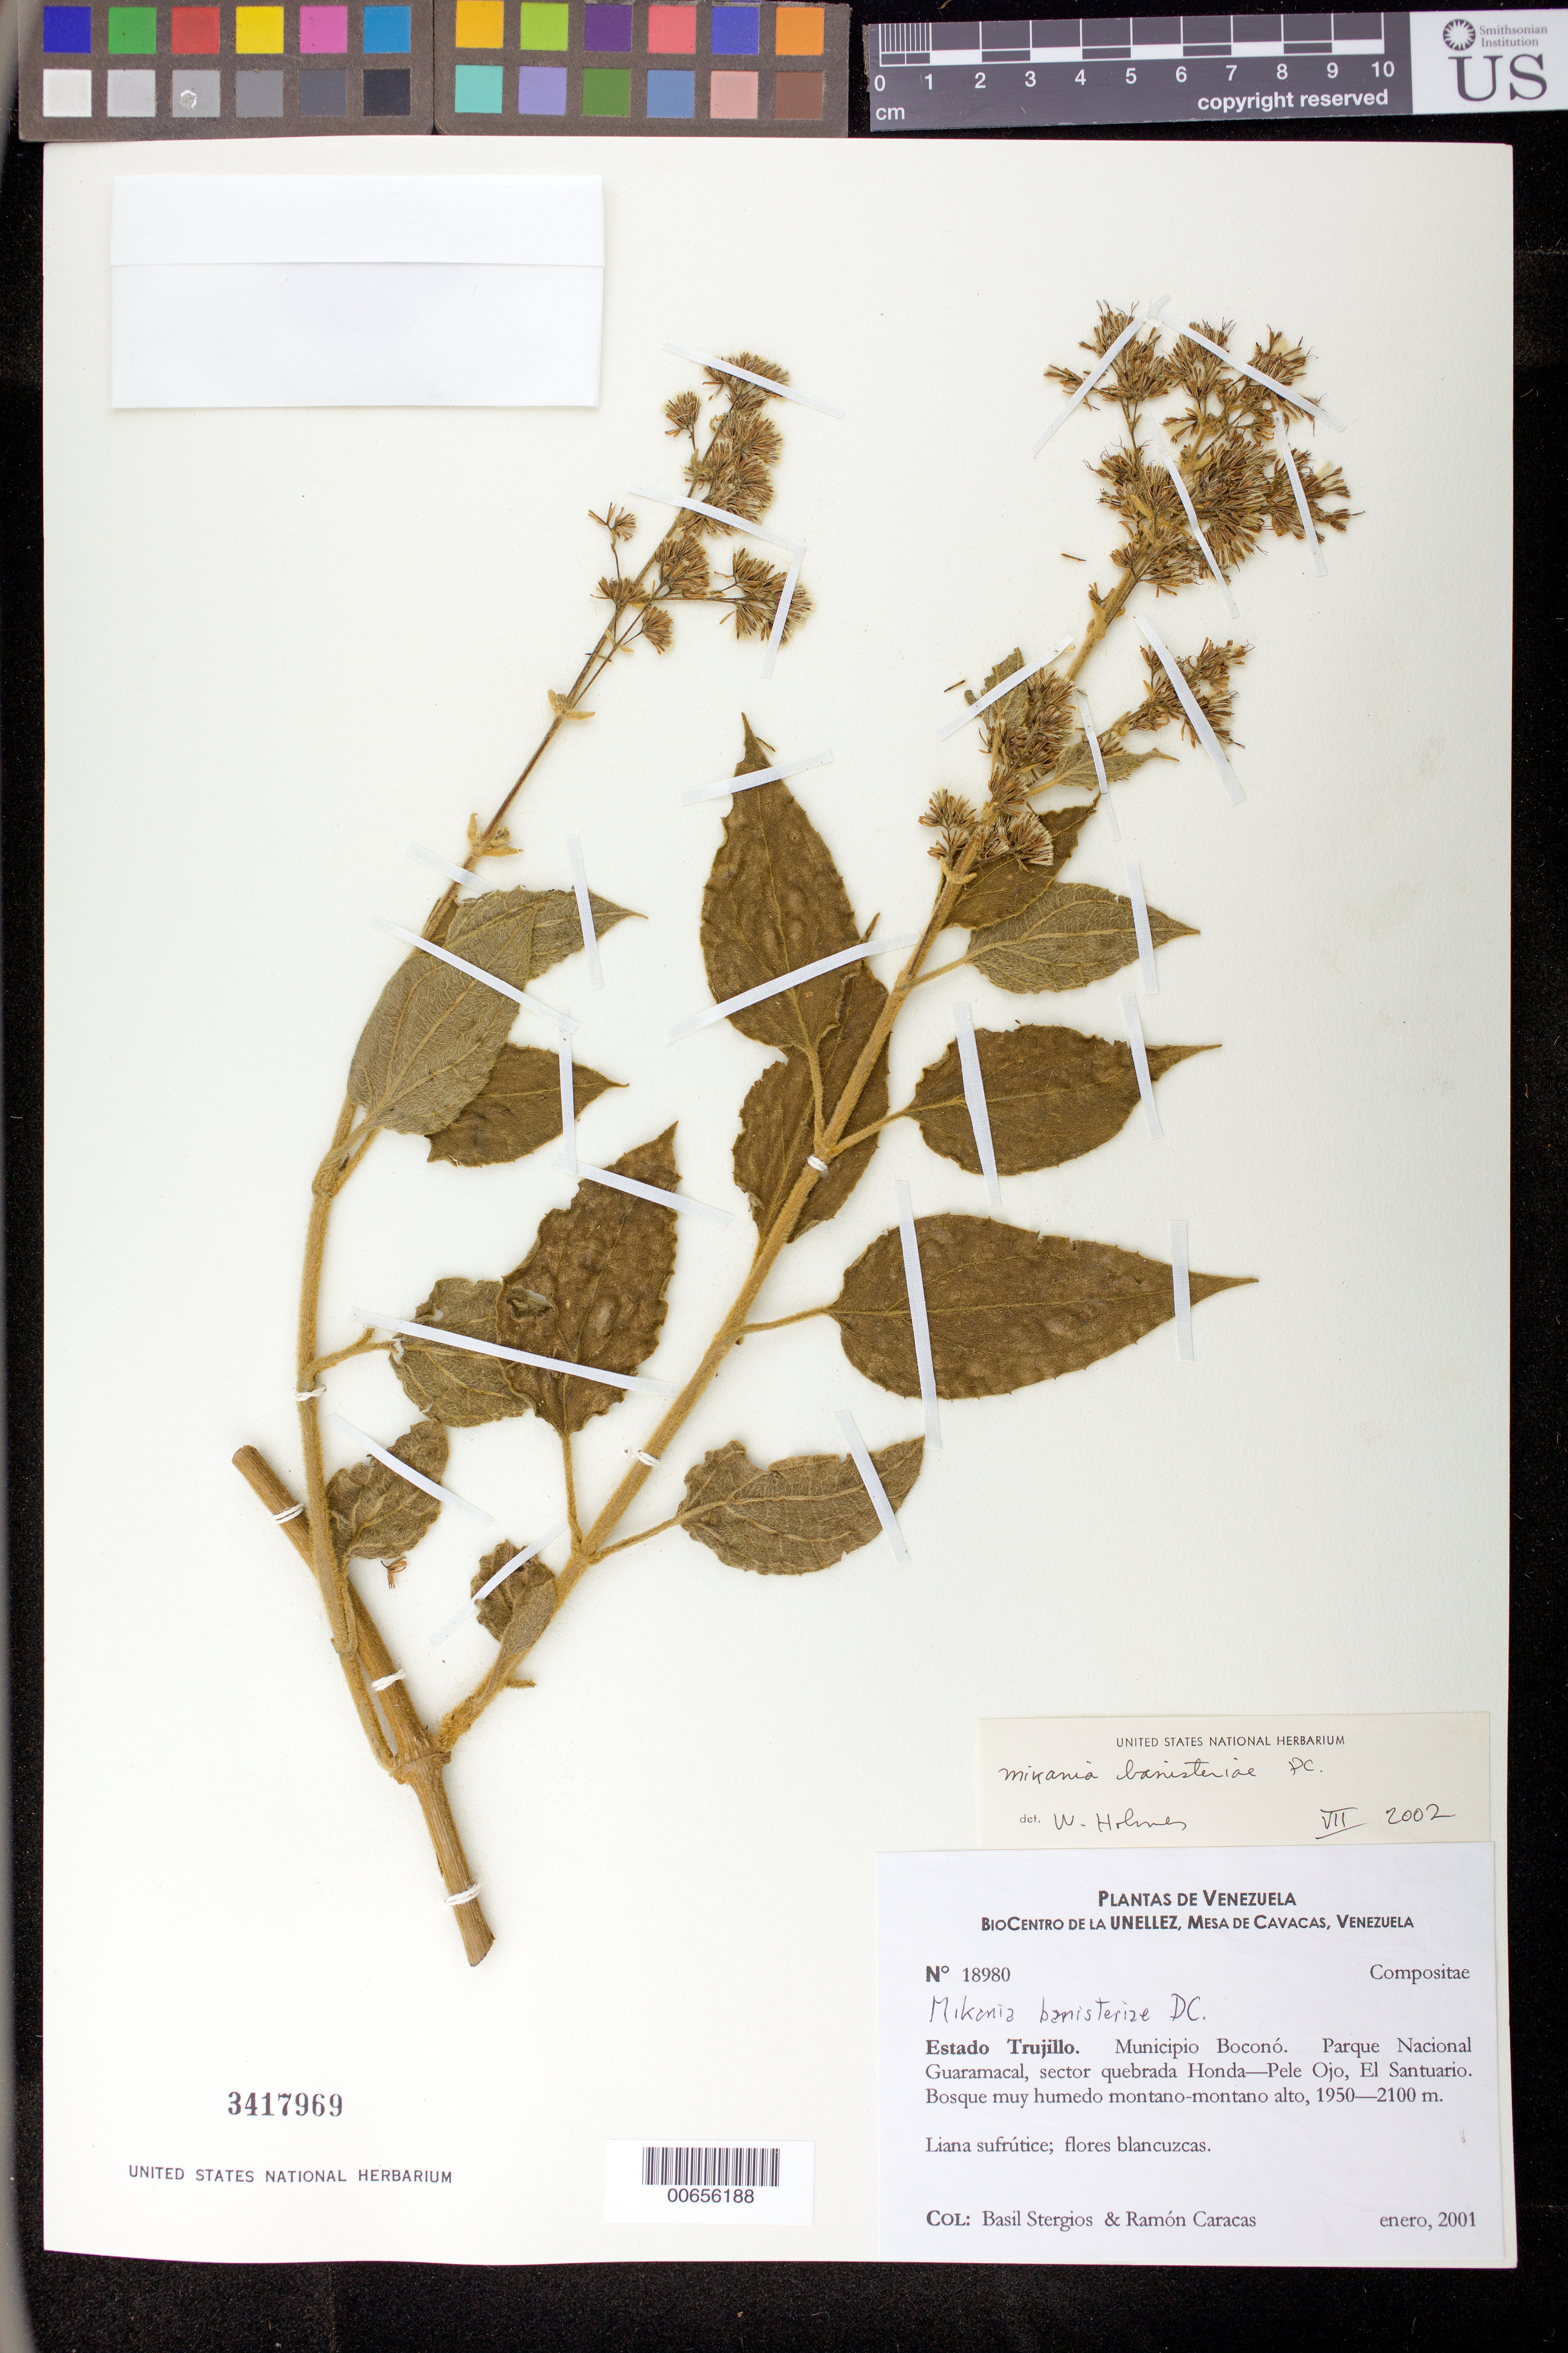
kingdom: Plantae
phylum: Tracheophyta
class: Magnoliopsida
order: Asterales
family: Asteraceae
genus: Mikania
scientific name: Mikania banisteriae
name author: DC.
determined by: Robinson, Harold E., (US)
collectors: B. G. Stergios & R. Caracas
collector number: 18980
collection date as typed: Jan 2001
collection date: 2001-01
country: Venezuela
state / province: Trujillo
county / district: Boconó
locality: Parque Nacional Guaramacal, sector quebrada Honda-Pele Ojo, El Santuario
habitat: Bosque muy húmedo montano-montano alto.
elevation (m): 1950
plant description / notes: PORT, TEX, US, VEN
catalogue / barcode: US 3417969